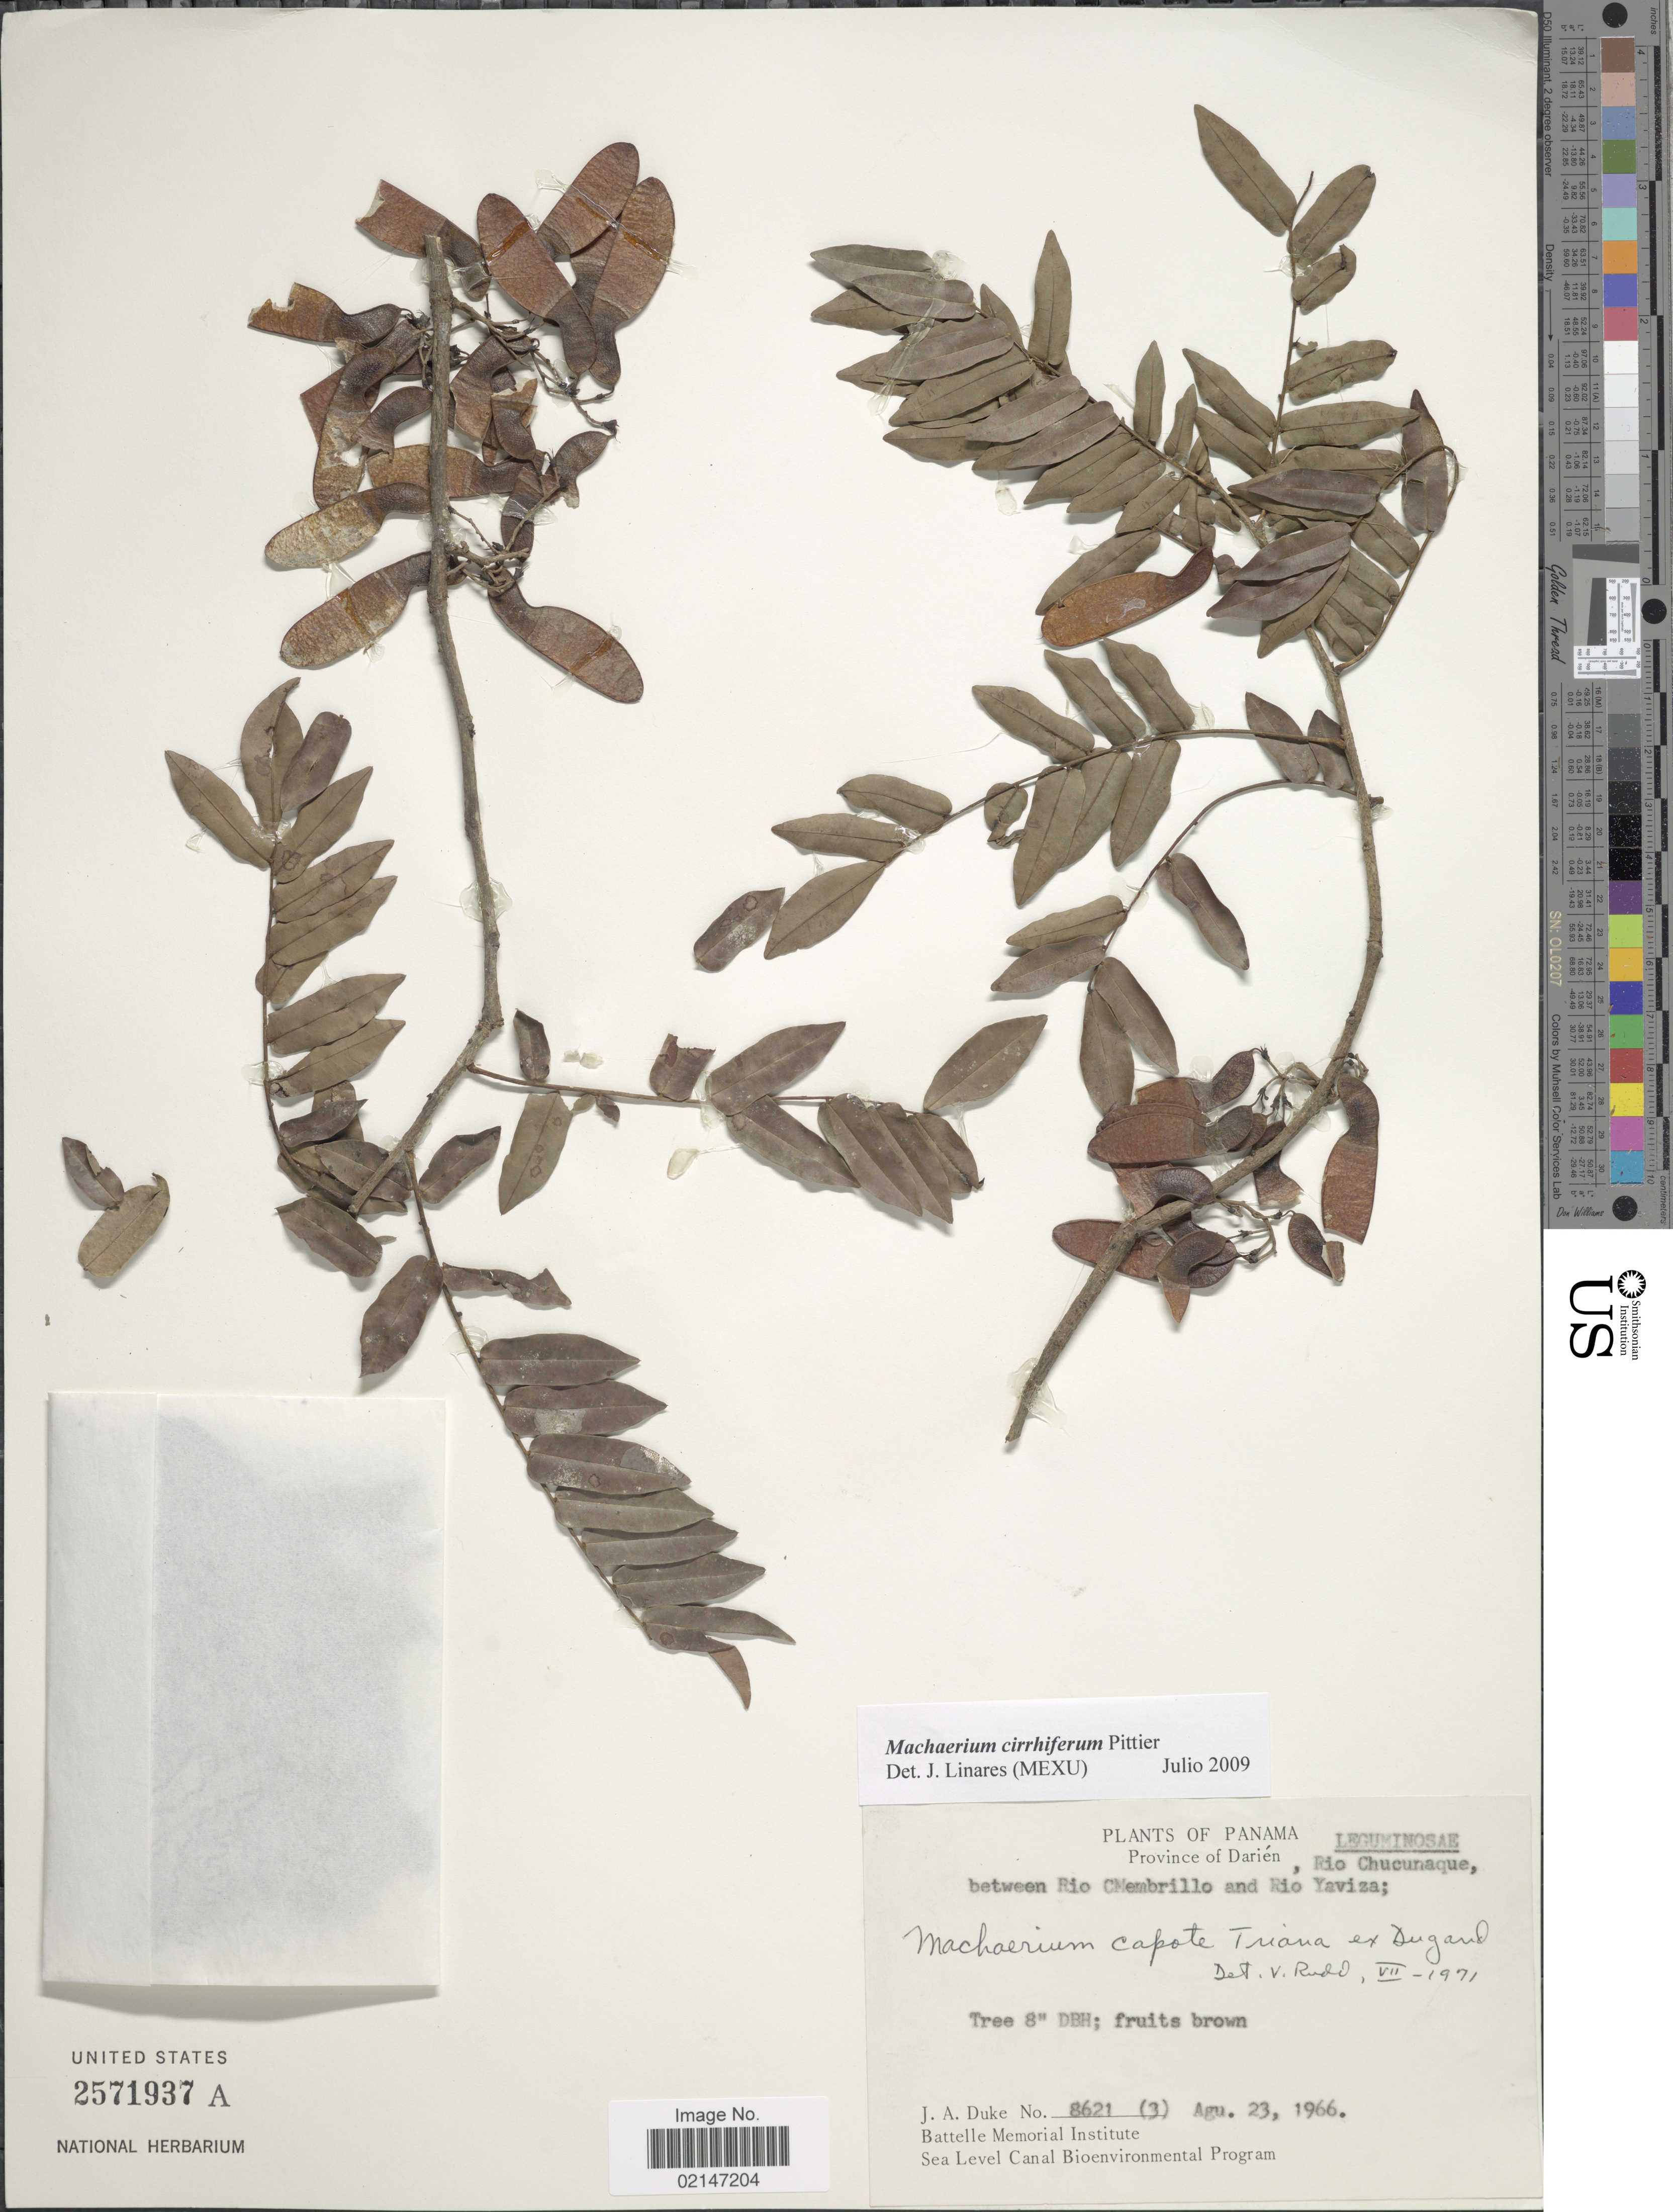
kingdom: Plantae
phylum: Tracheophyta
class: Magnoliopsida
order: Fabales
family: Fabaceae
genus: Machaerium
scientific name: Machaerium capote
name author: Triana ex Dugand G.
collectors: J. A. Duke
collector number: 8621 (3)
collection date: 1966-08-23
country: Panama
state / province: Darién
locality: Rio Chucunaque, between Rio CMembrillo and Rio Yaviza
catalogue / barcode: US 2571937A